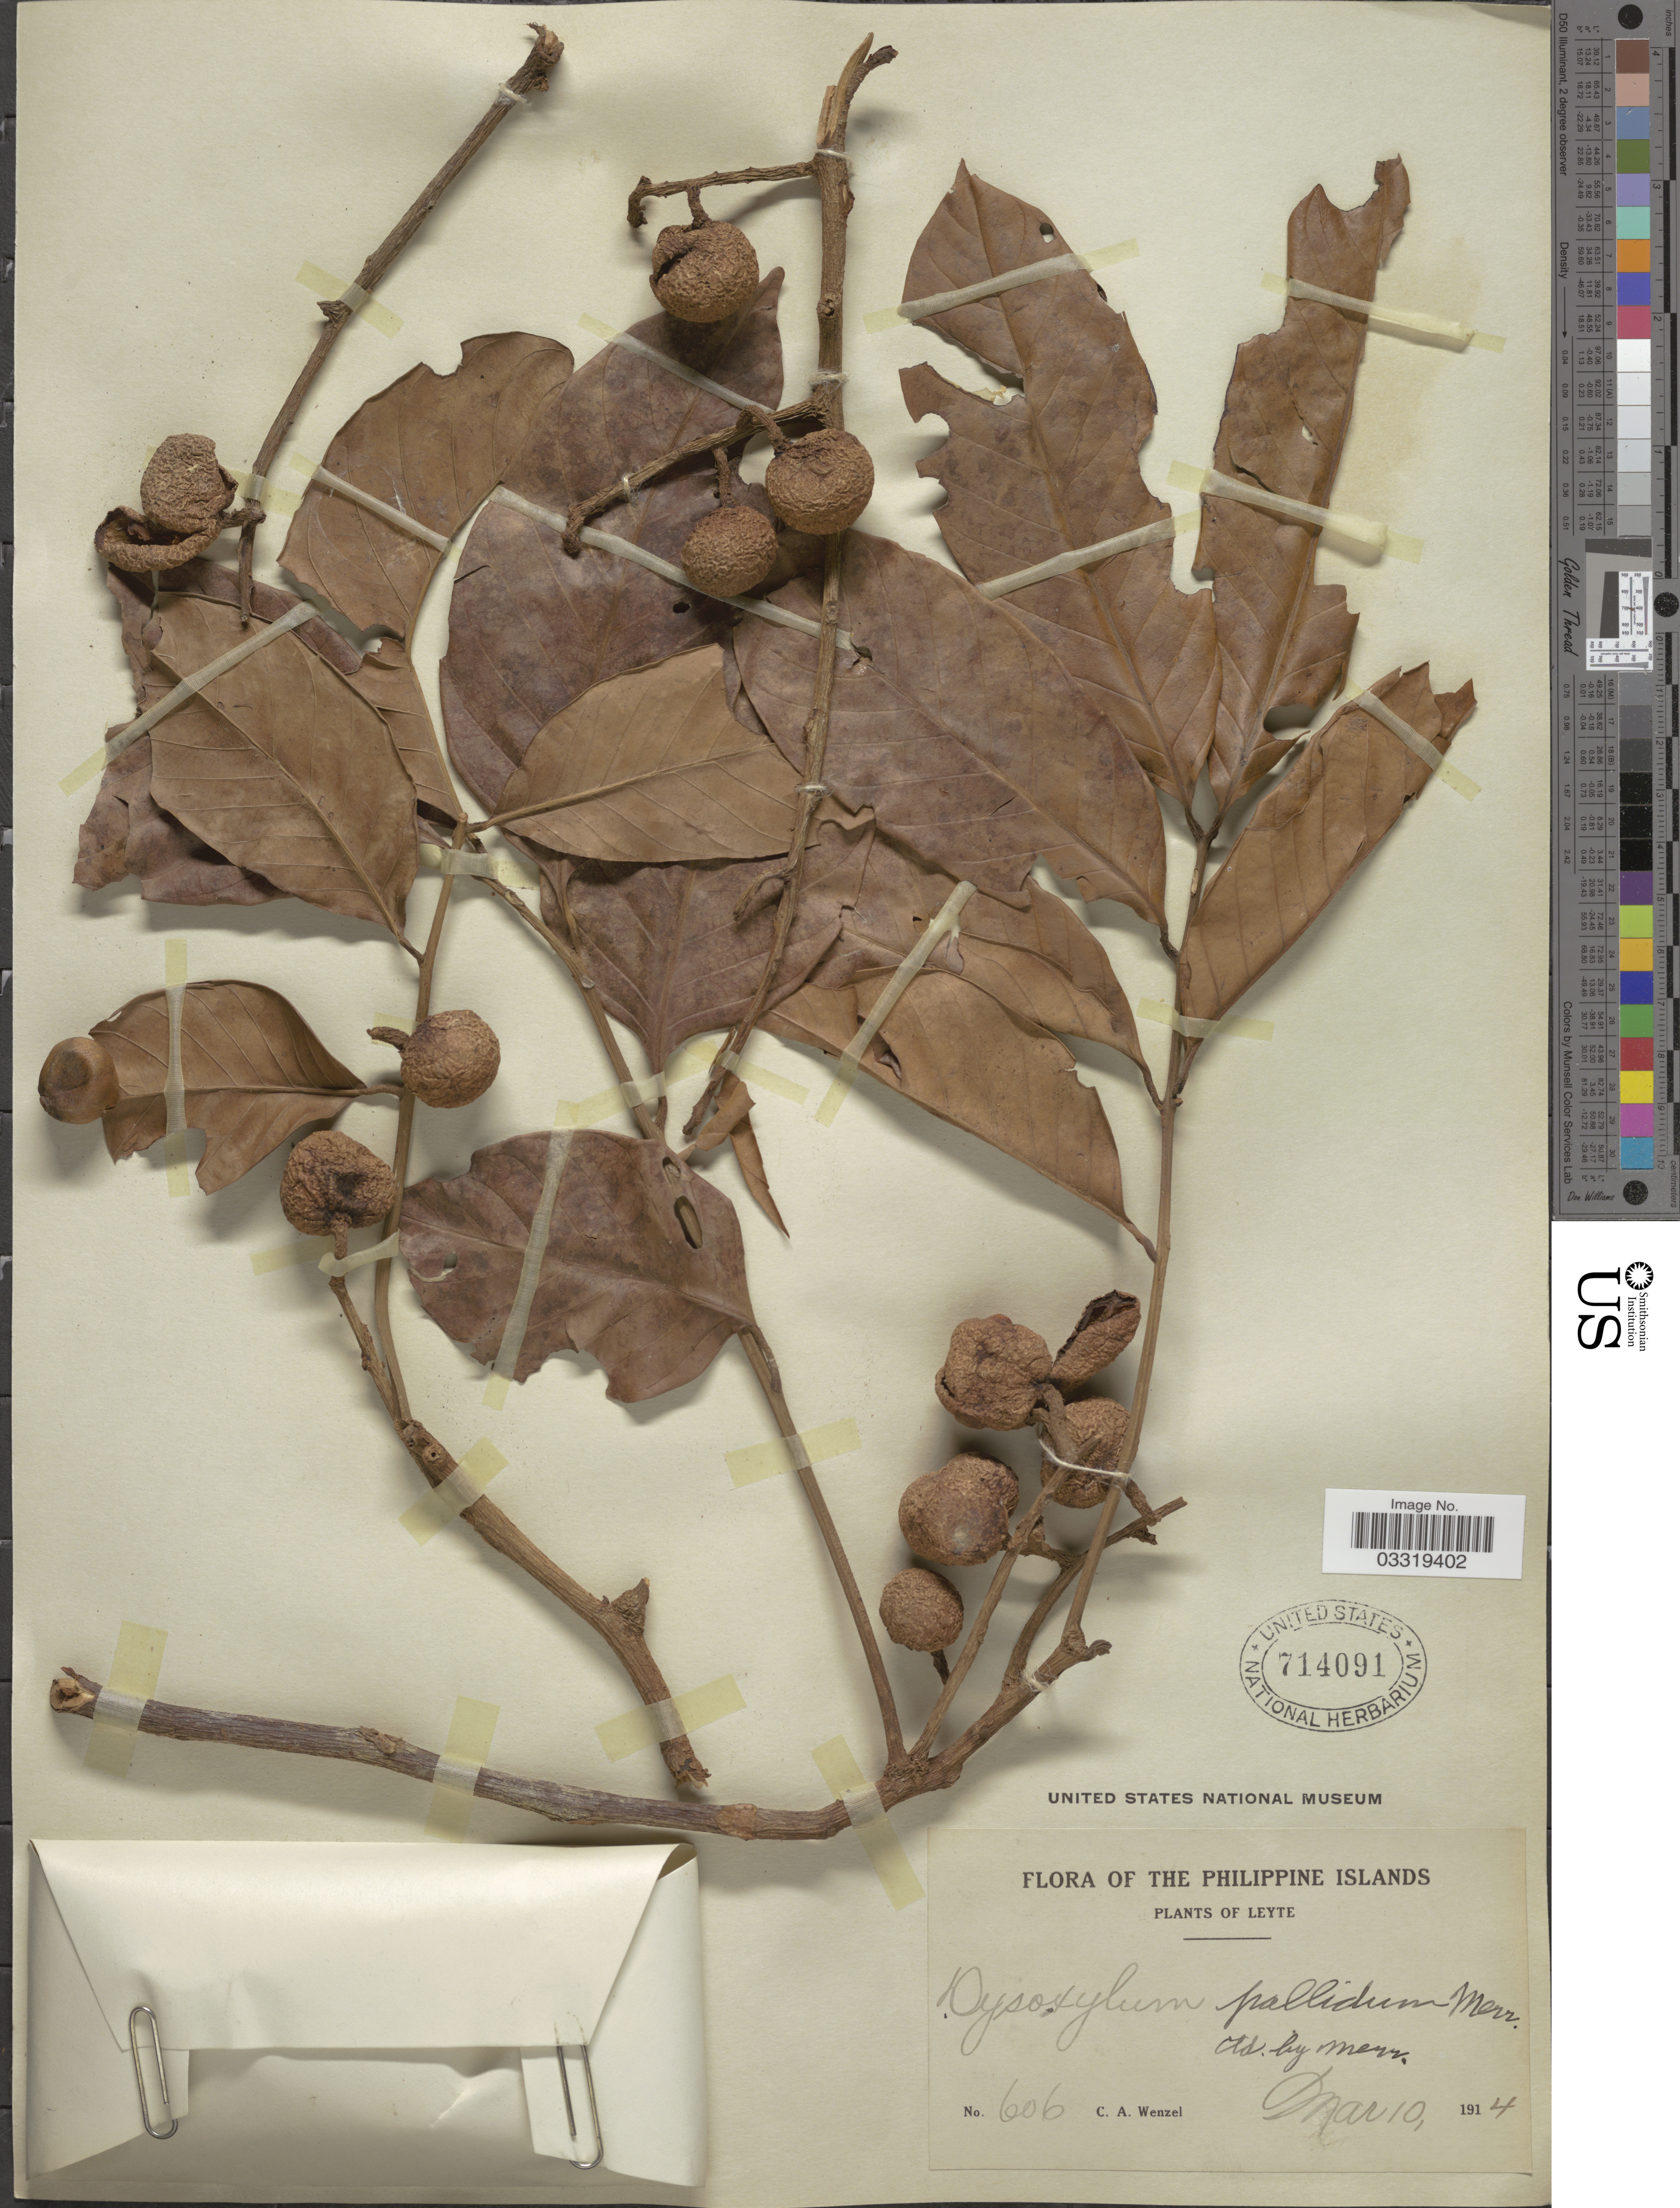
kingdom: Plantae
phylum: Tracheophyta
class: Magnoliopsida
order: Sapindales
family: Meliaceae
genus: Prasoxylon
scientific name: Prasoxylon excelsum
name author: (Spreng.) Mabb.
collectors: C. Wenzel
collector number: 606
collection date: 1914-03-10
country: Philippines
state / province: Eastern Visayas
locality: Leyte.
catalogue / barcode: US 714091